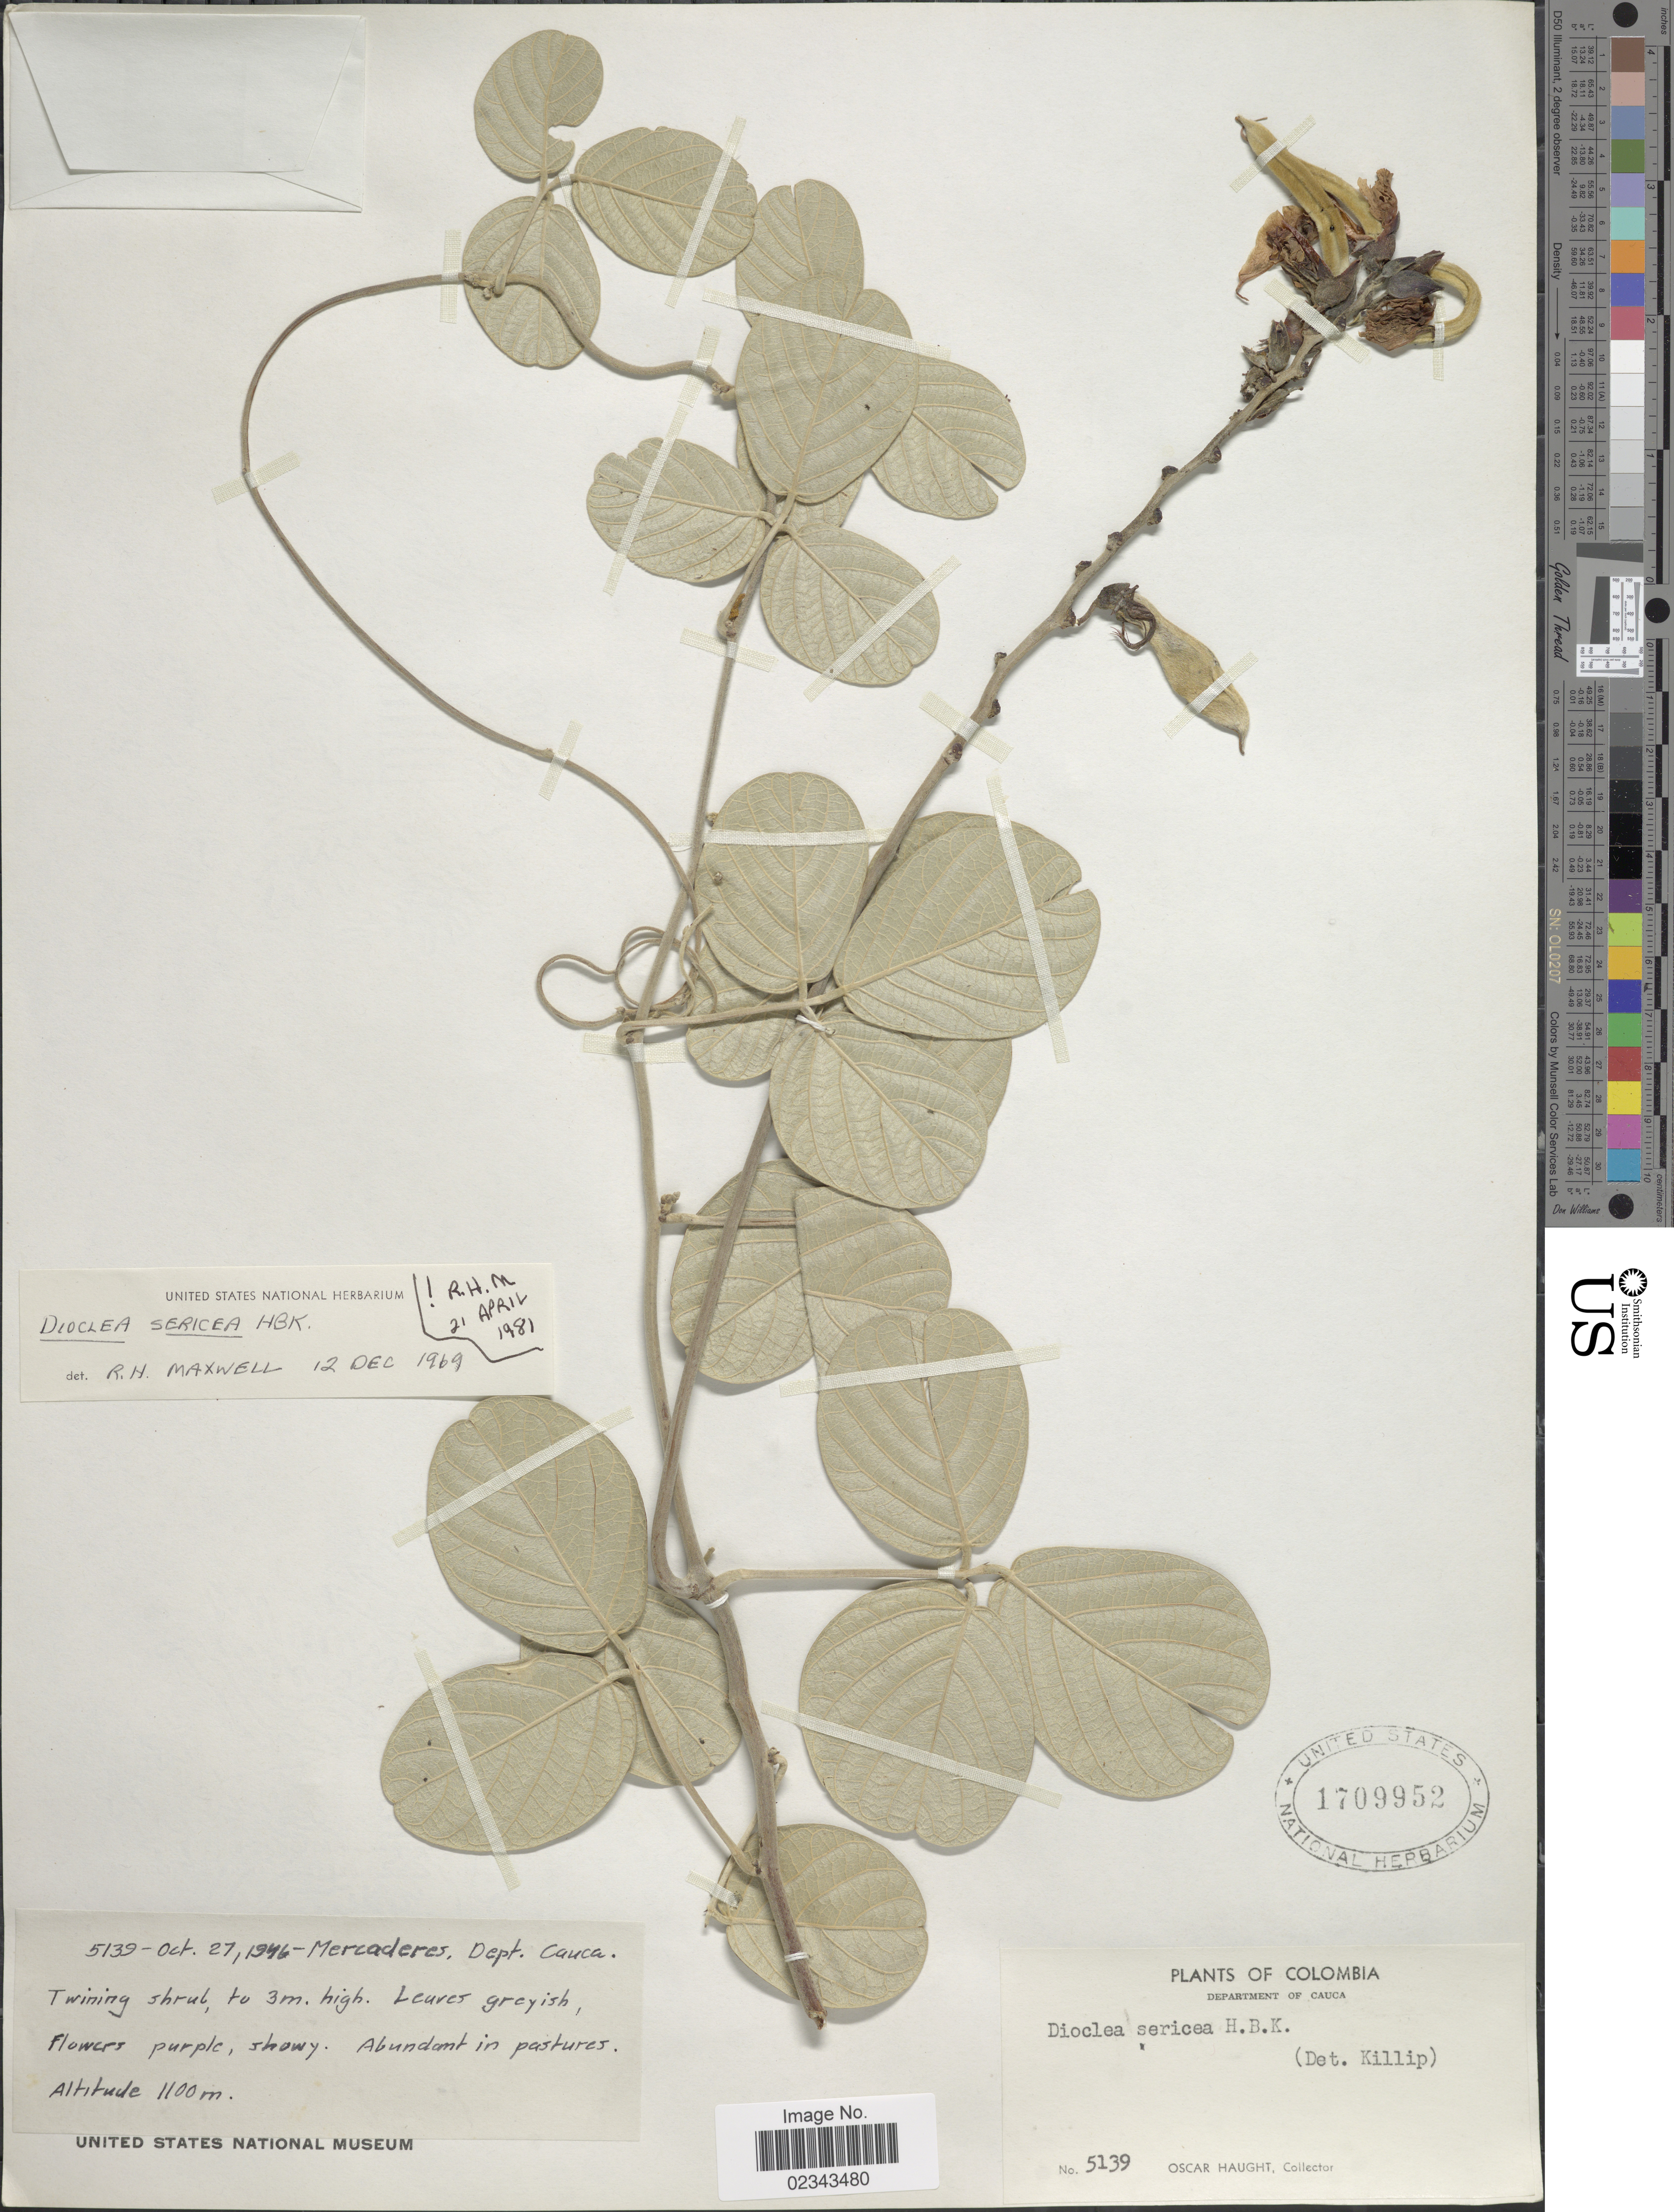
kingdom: Plantae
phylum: Tracheophyta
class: Magnoliopsida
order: Fabales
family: Fabaceae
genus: Dioclea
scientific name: Dioclea sericea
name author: Kunth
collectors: O. L. Haught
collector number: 5139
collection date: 1946-10-27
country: Colombia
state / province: Cauca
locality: Mercaderes, abundant in pastures.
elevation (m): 1100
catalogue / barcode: US 1709952